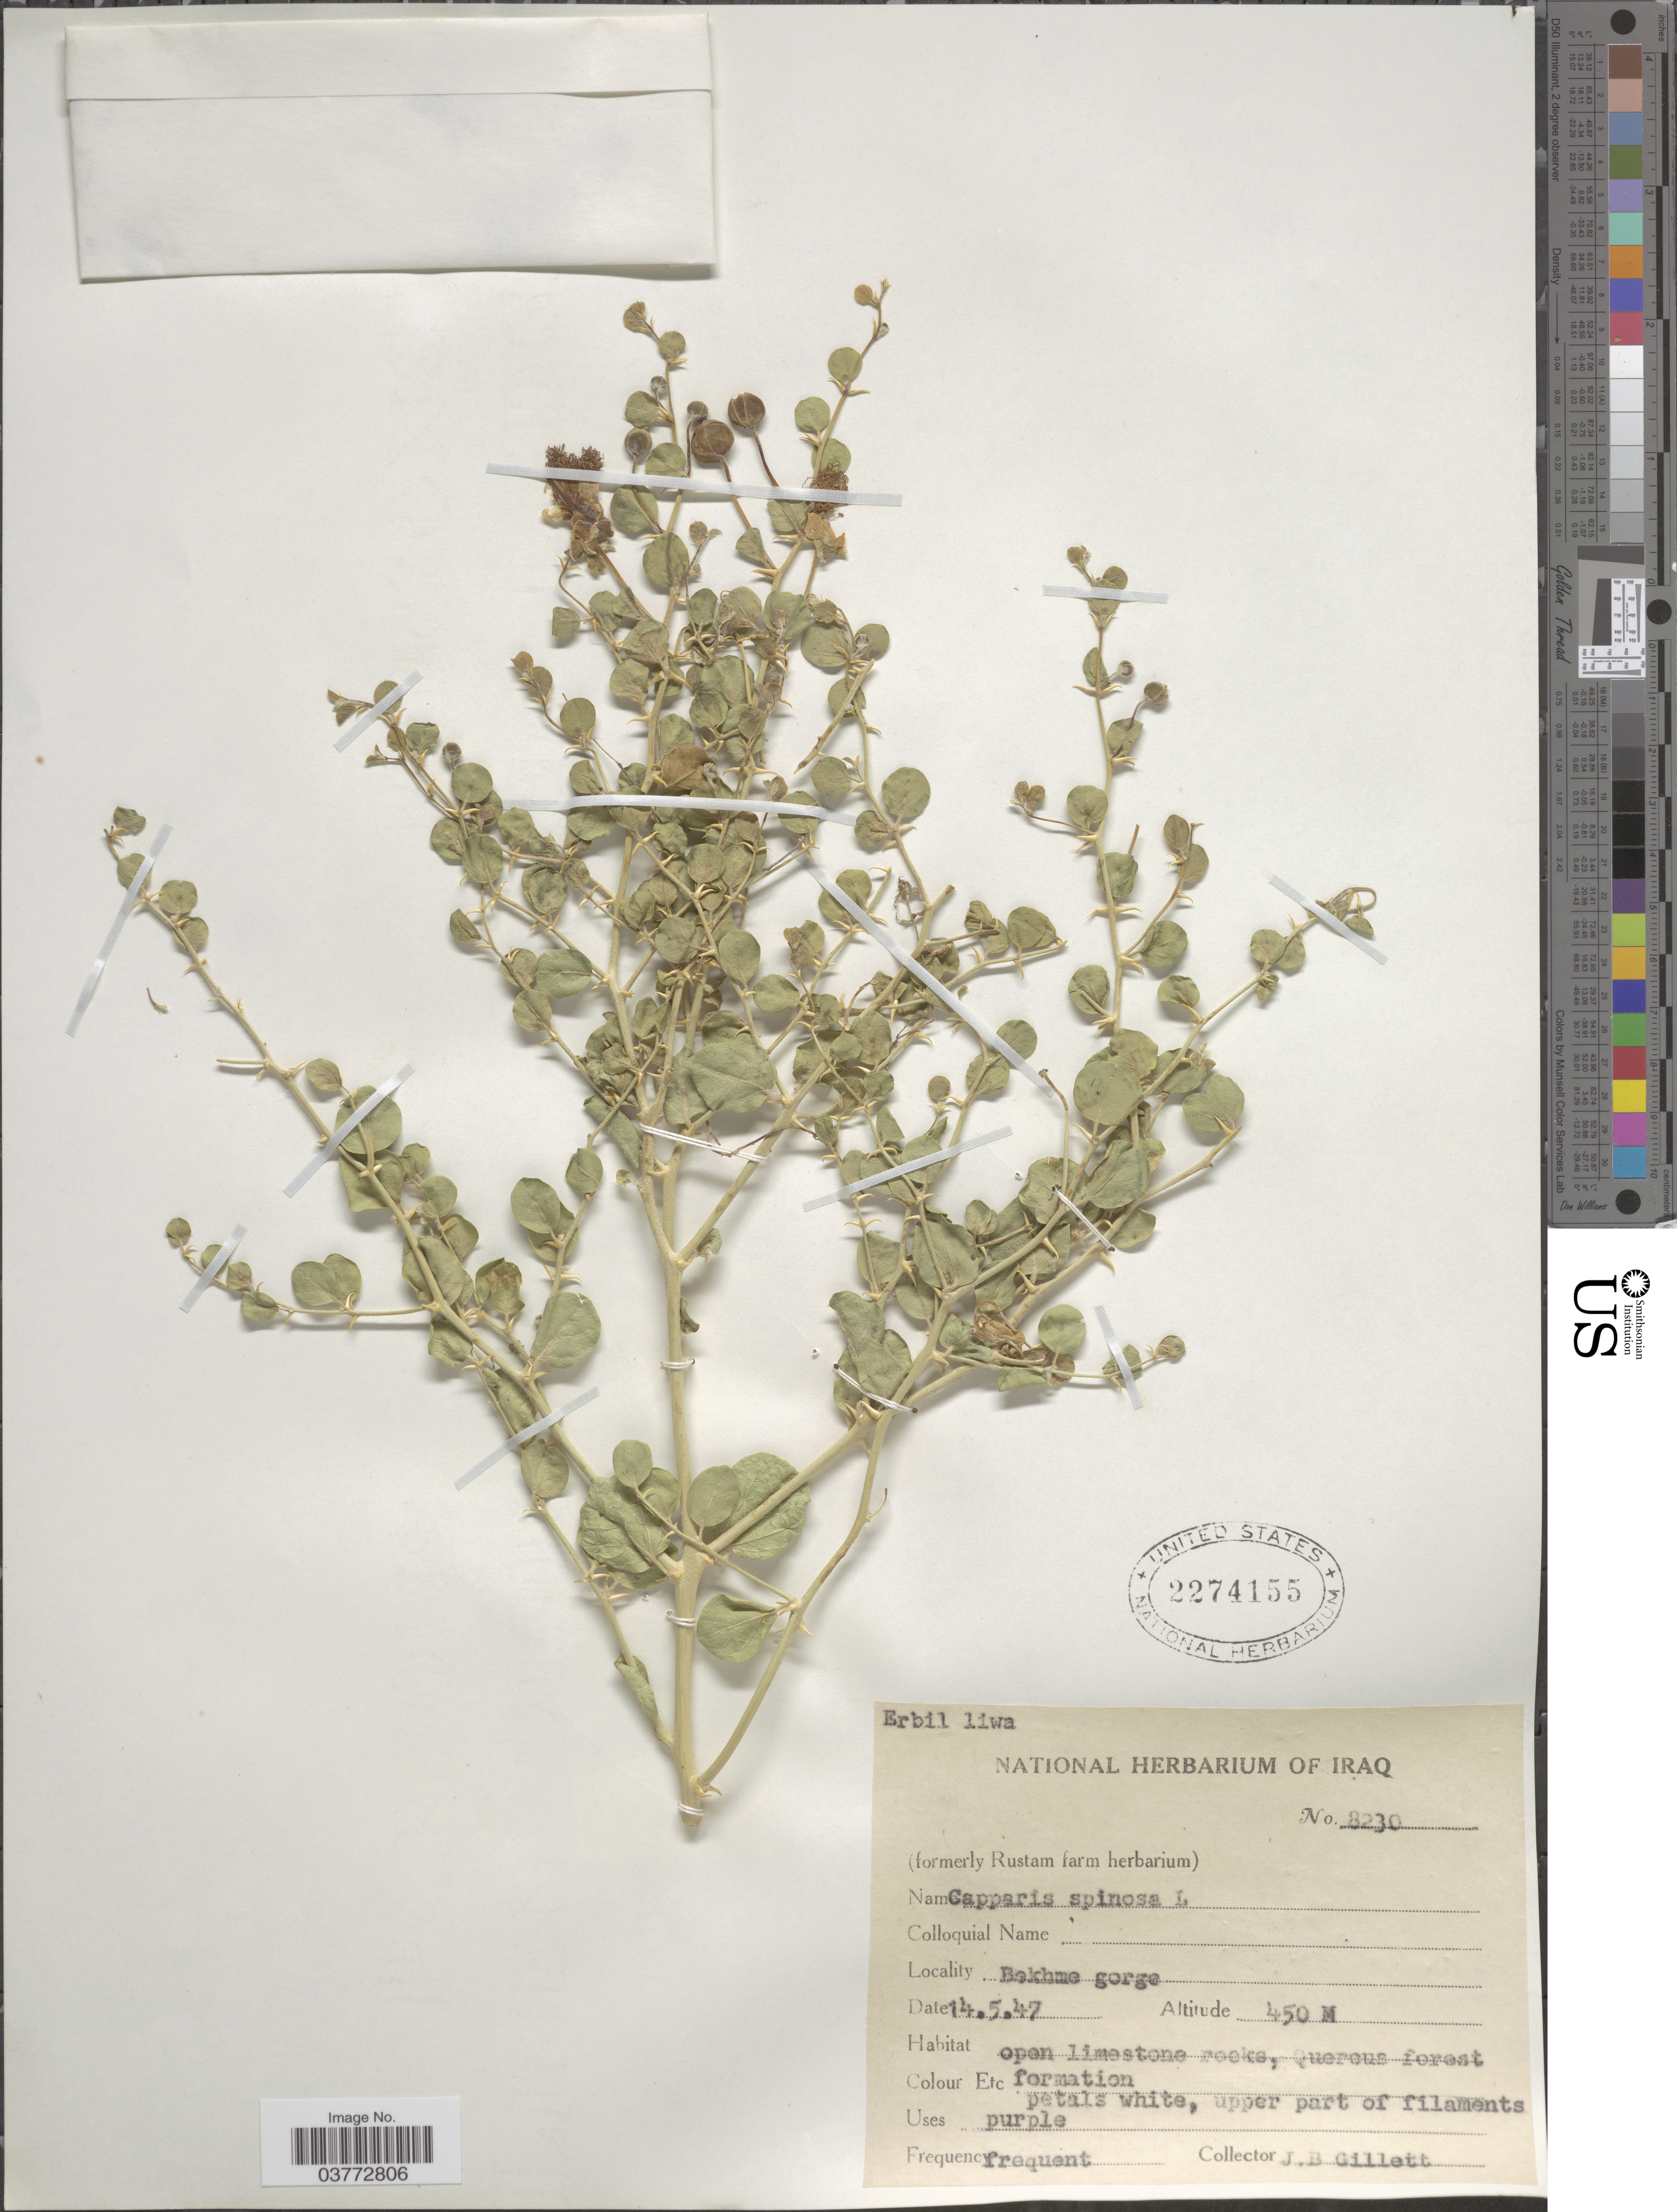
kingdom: Plantae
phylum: Tracheophyta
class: Magnoliopsida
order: Brassicales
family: Capparaceae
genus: Capparis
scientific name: Capparis parviflora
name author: Boiss.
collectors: J. B. Gillett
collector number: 8230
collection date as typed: Transcribed d/m/y: 14/5/47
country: Iraq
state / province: Arbīl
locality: Erbil liwa. Bekhme gorge.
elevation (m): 450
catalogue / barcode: US 2274155